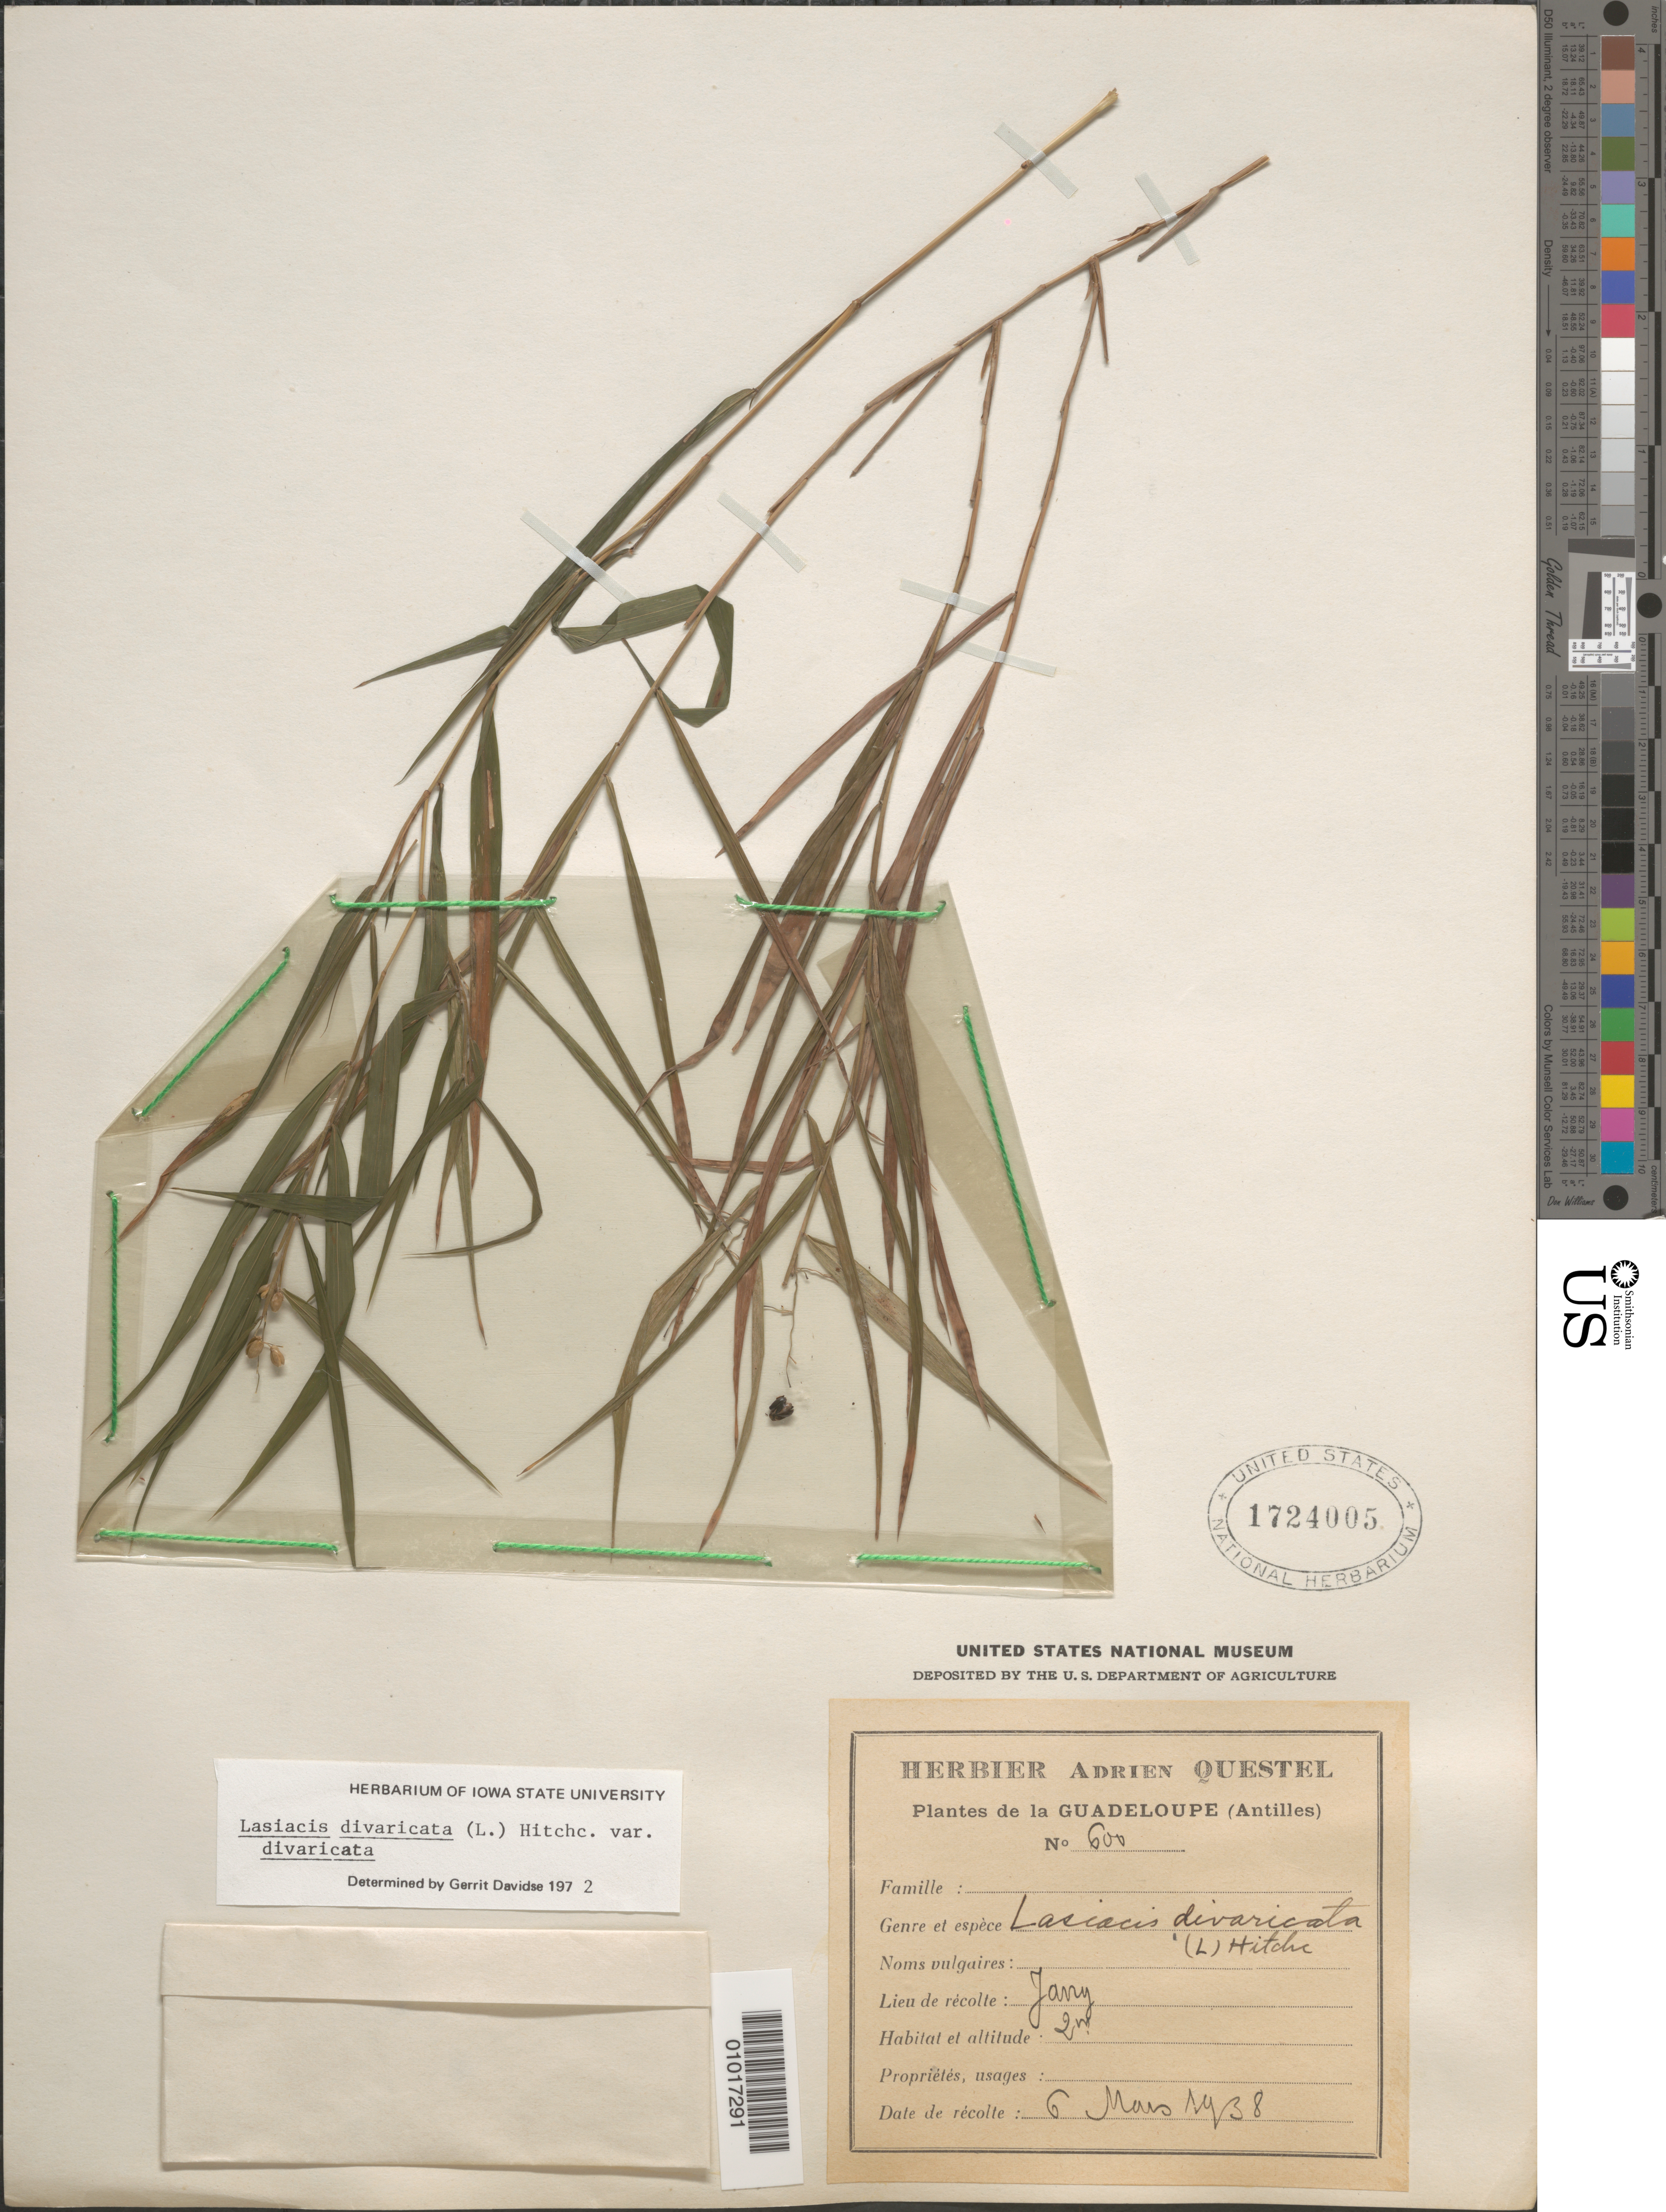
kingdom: Plantae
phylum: Tracheophyta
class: Liliopsida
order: Poales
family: Poaceae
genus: Lasiacis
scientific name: Lasiacis divaricata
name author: (L.) Hitchc.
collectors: A. Questel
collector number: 600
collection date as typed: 06 Mar 1938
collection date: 1938-03-06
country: Guadeloupe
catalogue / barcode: US 1724005